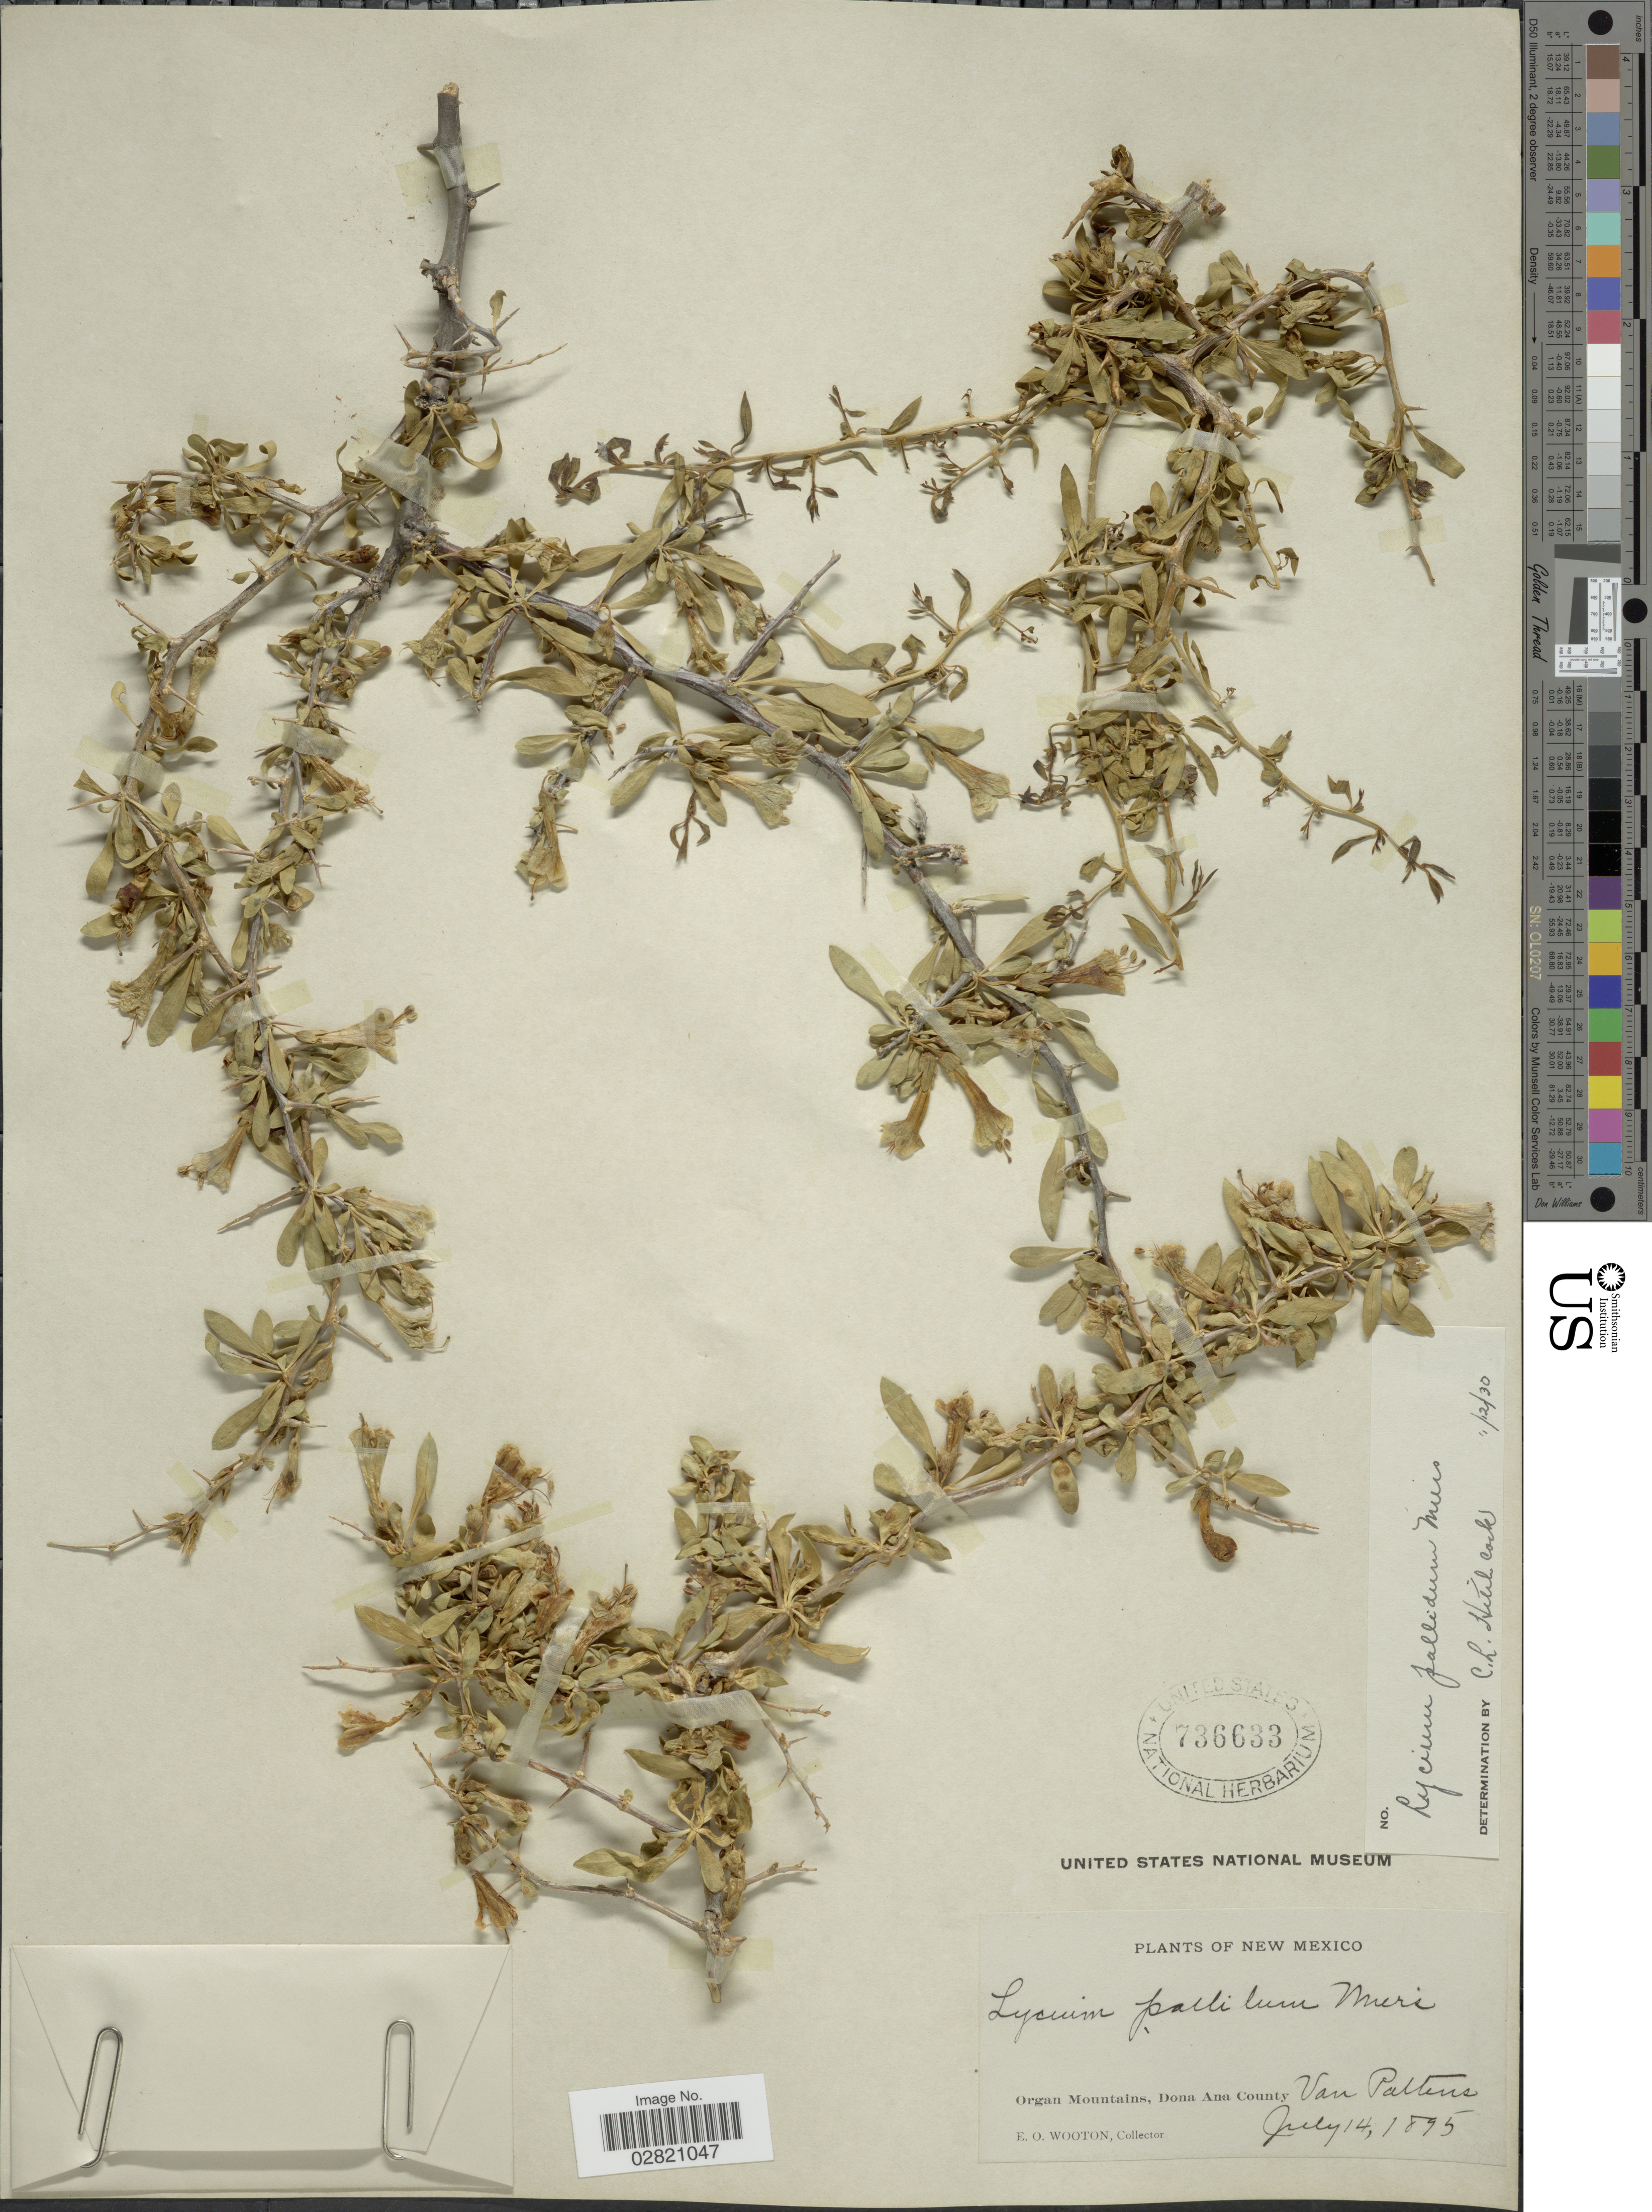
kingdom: Plantae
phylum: Tracheophyta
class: Magnoliopsida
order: Solanales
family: Solanaceae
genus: Lycium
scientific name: Lycium pallidum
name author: Miers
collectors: E. O. Wooton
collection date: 1895-07-14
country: United States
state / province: New Mexico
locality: Organ Mountains, Dona Ana County. Van Pattens.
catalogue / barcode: US 736633